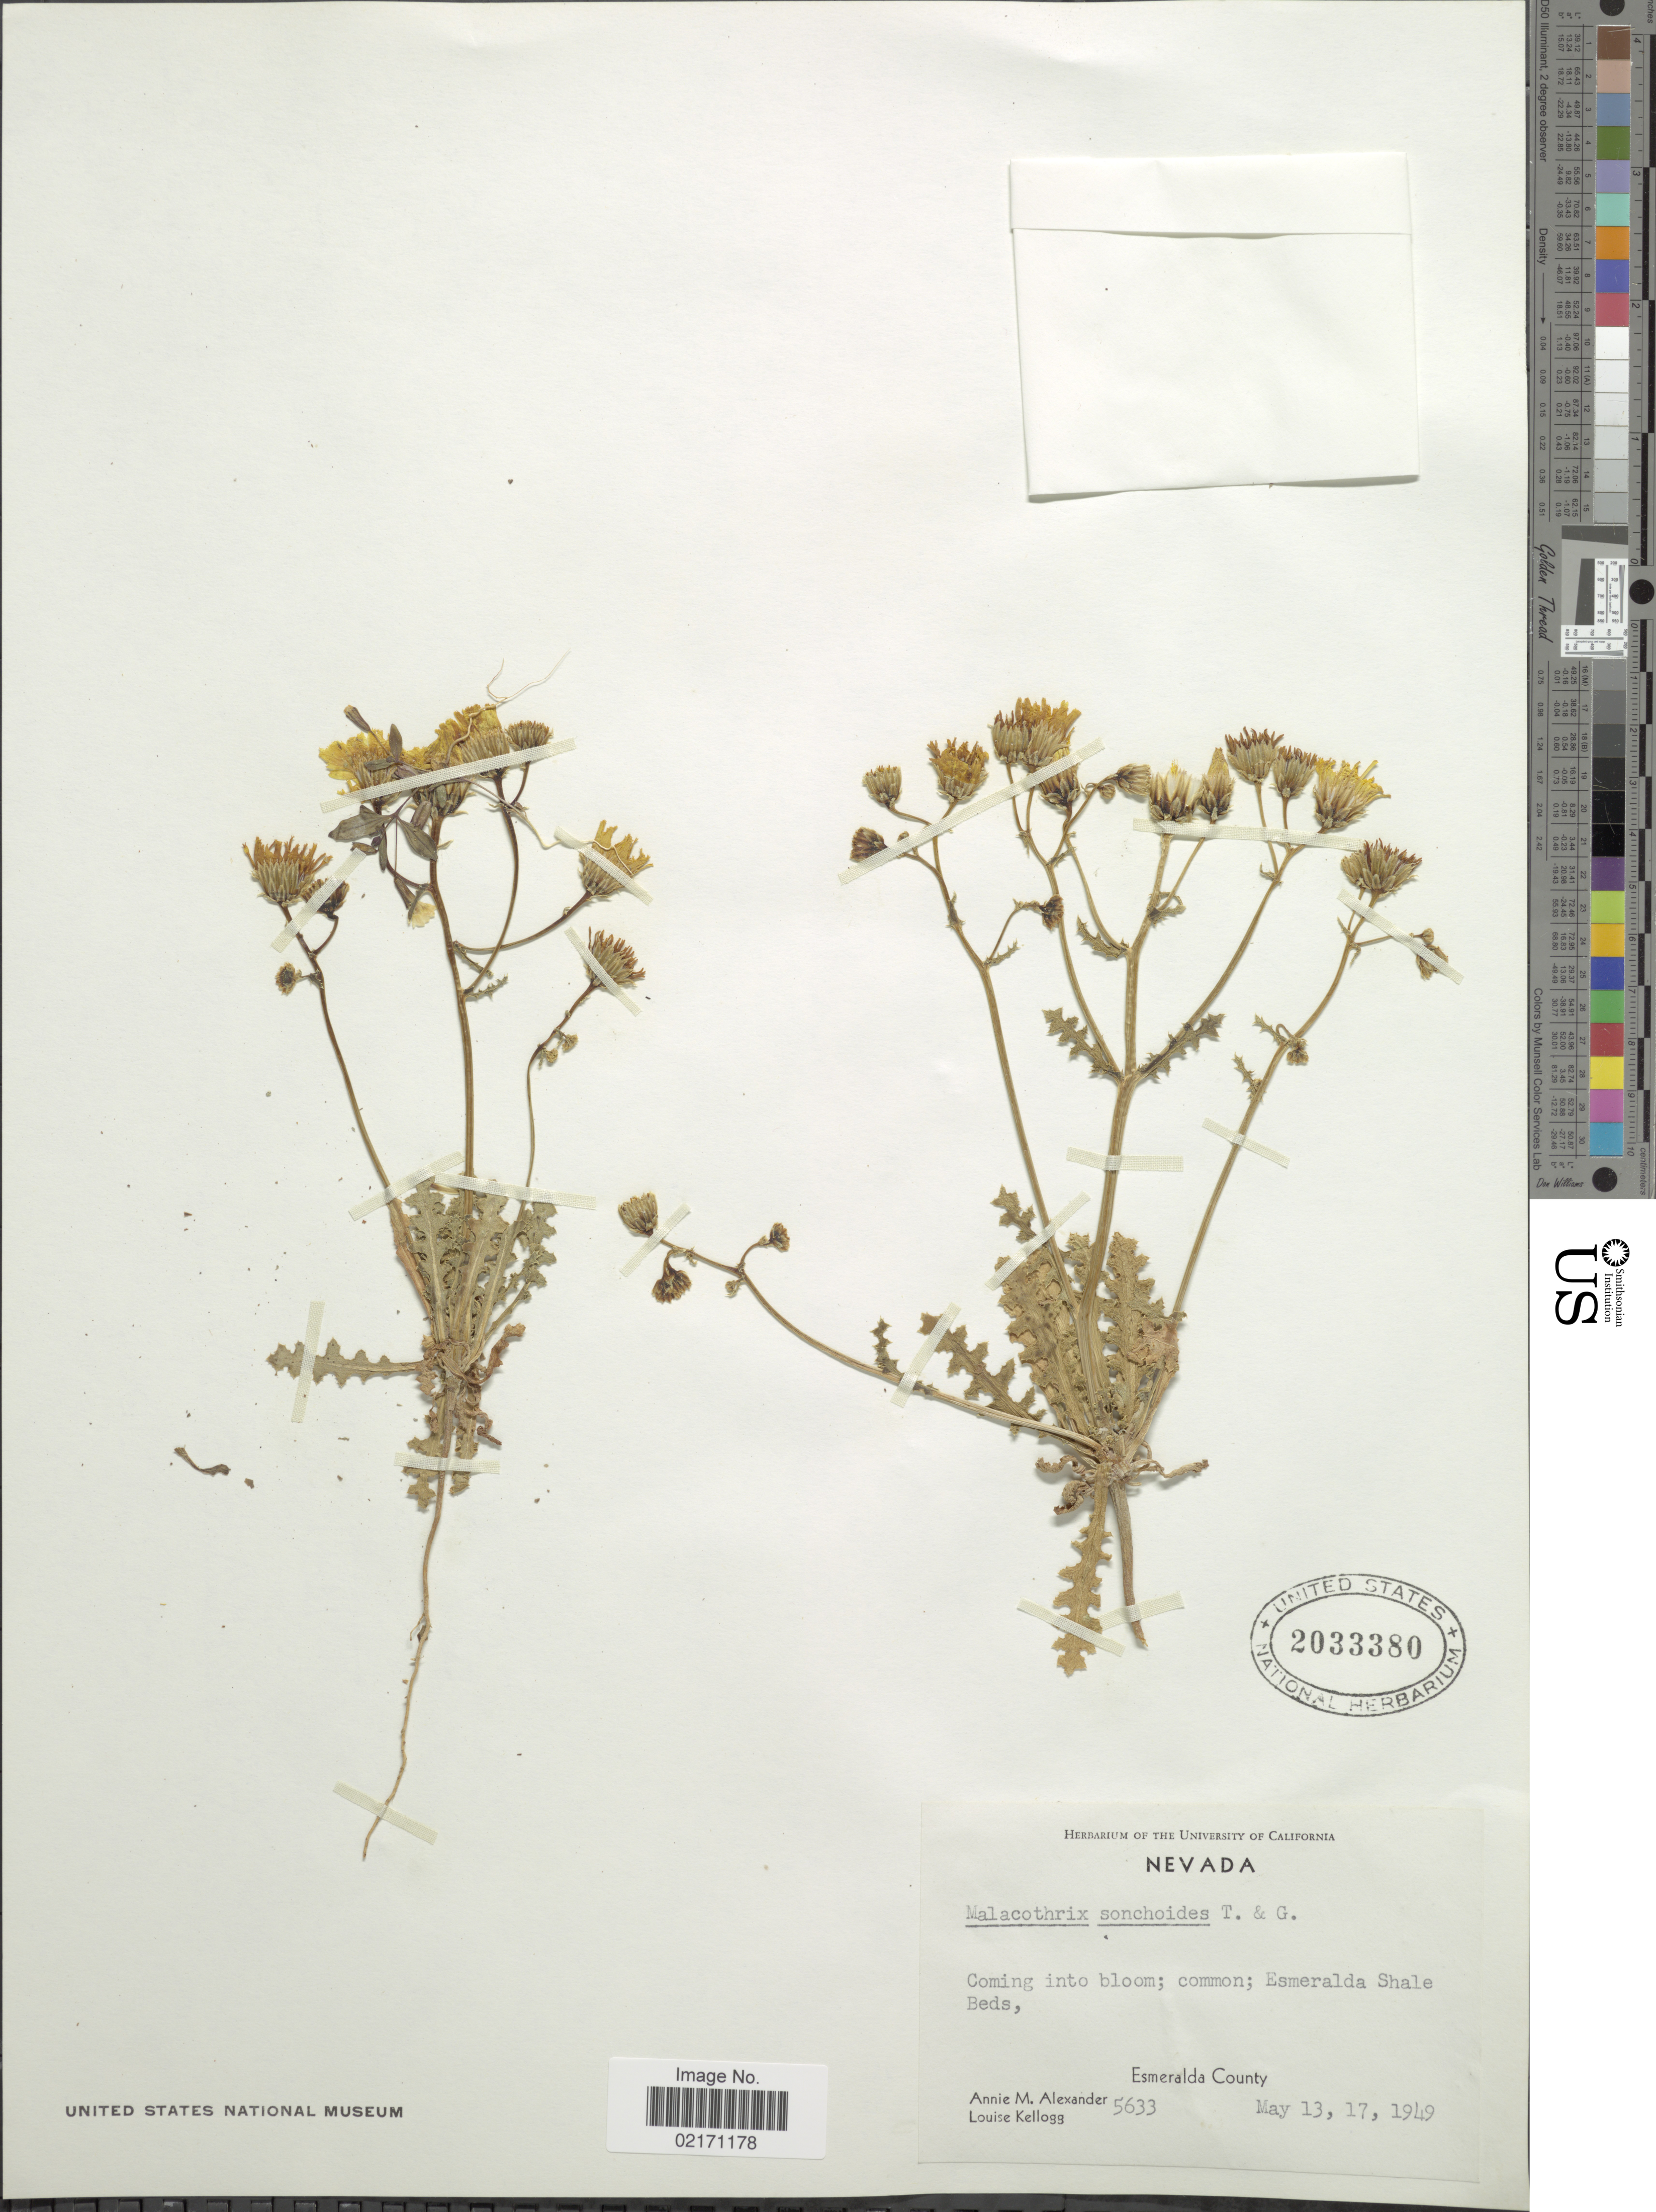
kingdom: Plantae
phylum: Tracheophyta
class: Magnoliopsida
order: Asterales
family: Asteraceae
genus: Malacothrix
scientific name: Malacothrix sonchoides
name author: (Nutt.) Torr. & A. Gray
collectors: A. M. Alexander & L. Kellogg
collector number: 5633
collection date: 1949-05-13/1949-05-17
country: United States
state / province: Nevada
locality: Esmeralda Shale Beds, Esmeralda County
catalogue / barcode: US 2033380